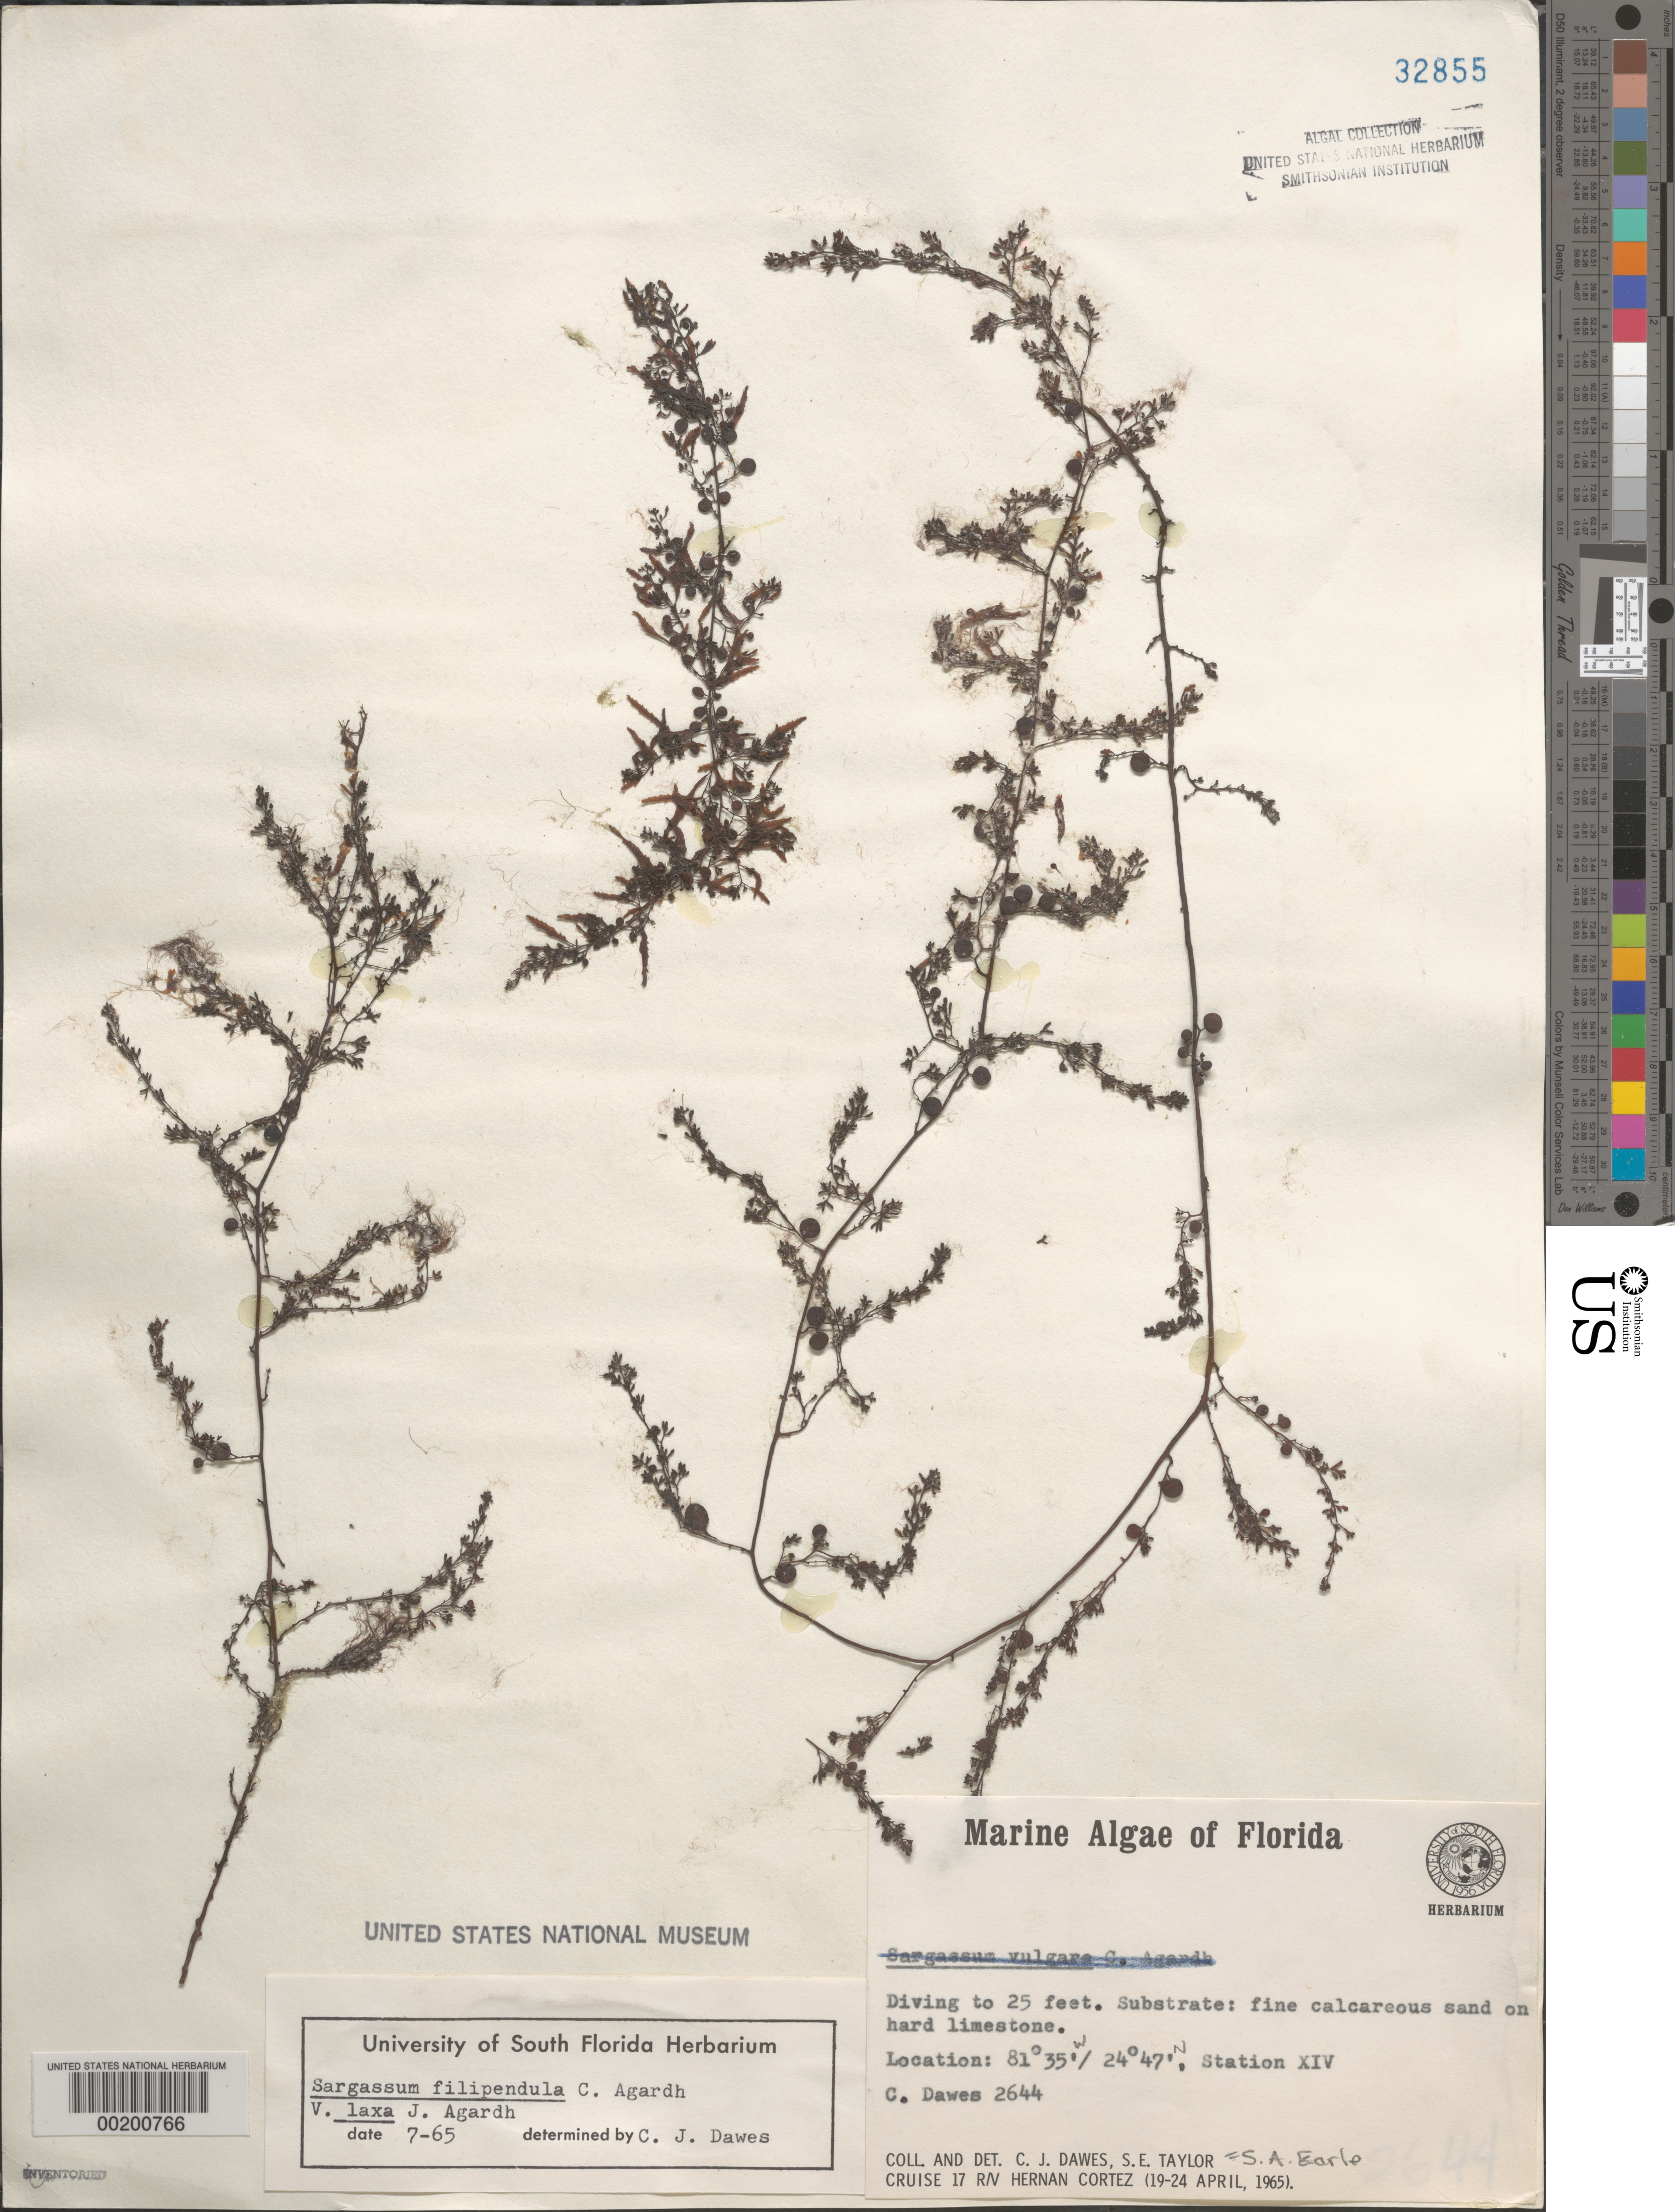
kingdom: Chromista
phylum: Ochrophyta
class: Phaeophyceae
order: Fucales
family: Sargassaceae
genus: Sargassum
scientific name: Sargassum filipendula var. laxa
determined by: Dawes, C. J.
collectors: C. Dawes & S. A. Earle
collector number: Cjd 2644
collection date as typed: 19 Apr 1965 to 24 Apr 1965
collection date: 1965-04-19/1965-04-24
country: United States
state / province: Florida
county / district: Monroe County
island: Florida Keys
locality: Eastern Florida Keys area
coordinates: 24 47' N, 81 35' W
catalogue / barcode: US 32855